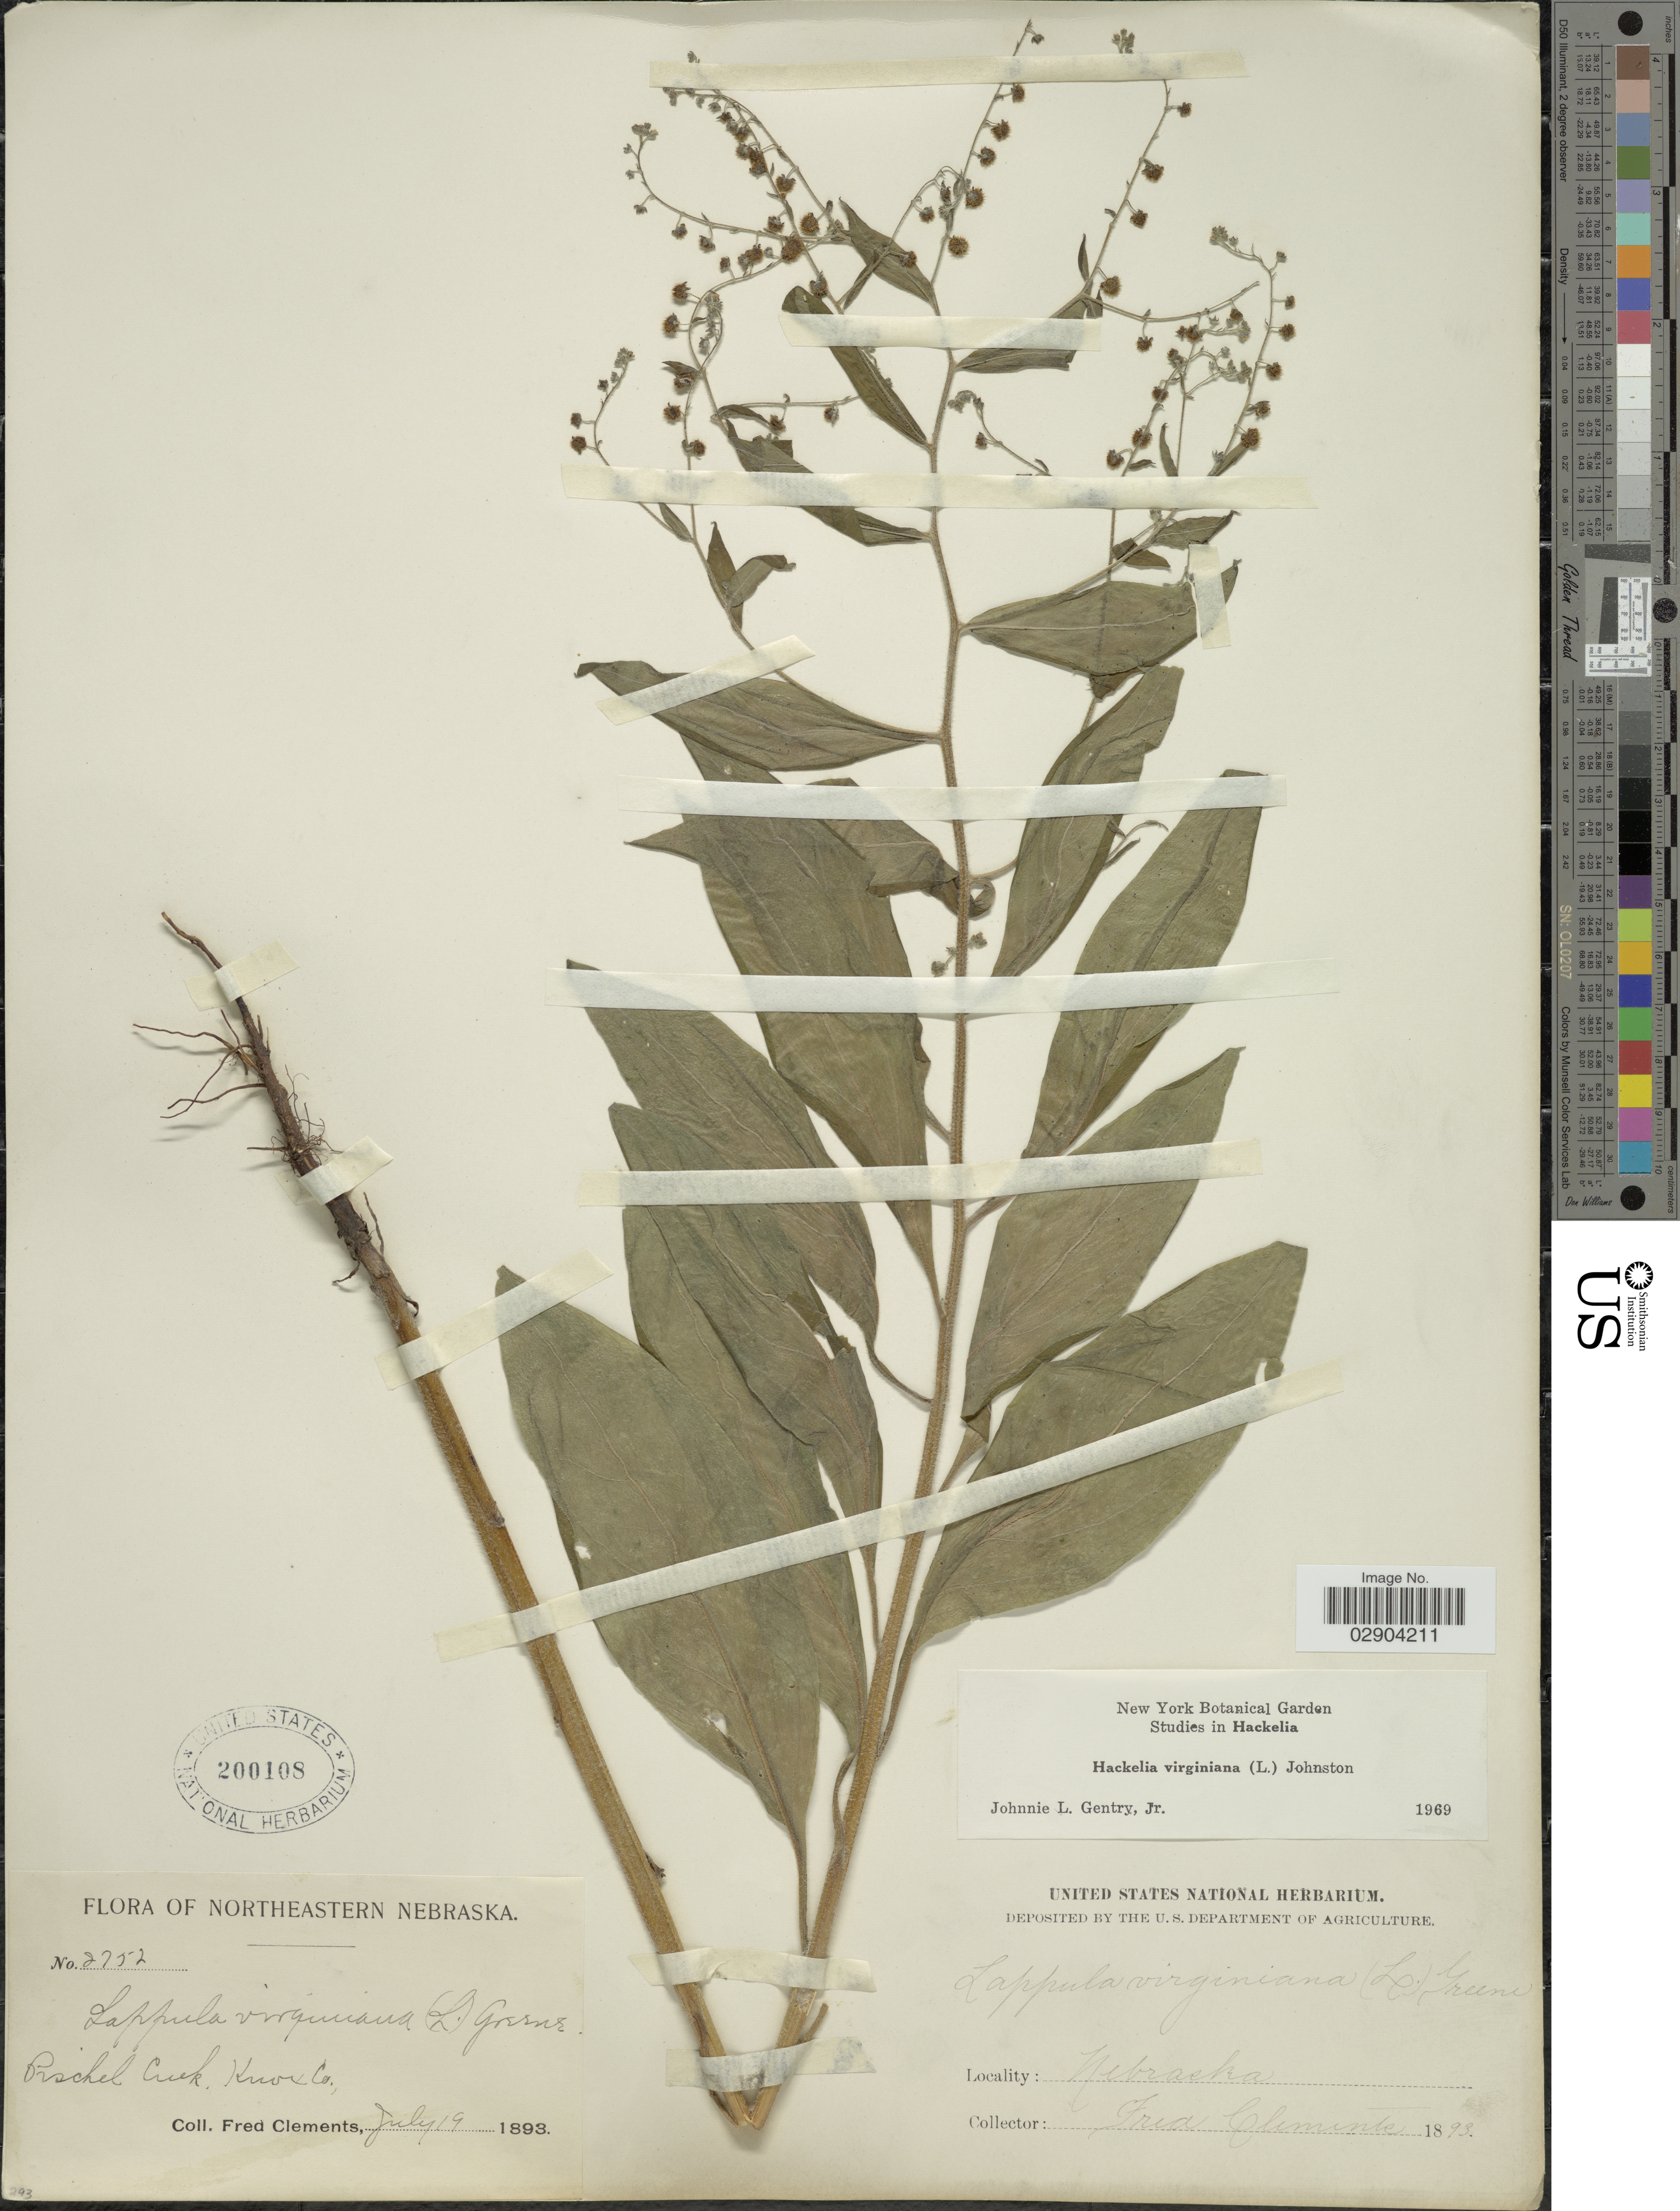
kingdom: Plantae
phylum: Tracheophyta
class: Magnoliopsida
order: Boraginales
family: Boraginaceae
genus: Hackelia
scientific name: Hackelia virginiana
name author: (L.) I.M. Johnst.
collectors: F. Clements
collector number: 2752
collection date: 1893-07-19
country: United States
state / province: Nebraska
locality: Northeastern Nebraska. Prichel Creek, Knox Co.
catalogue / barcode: US 200108